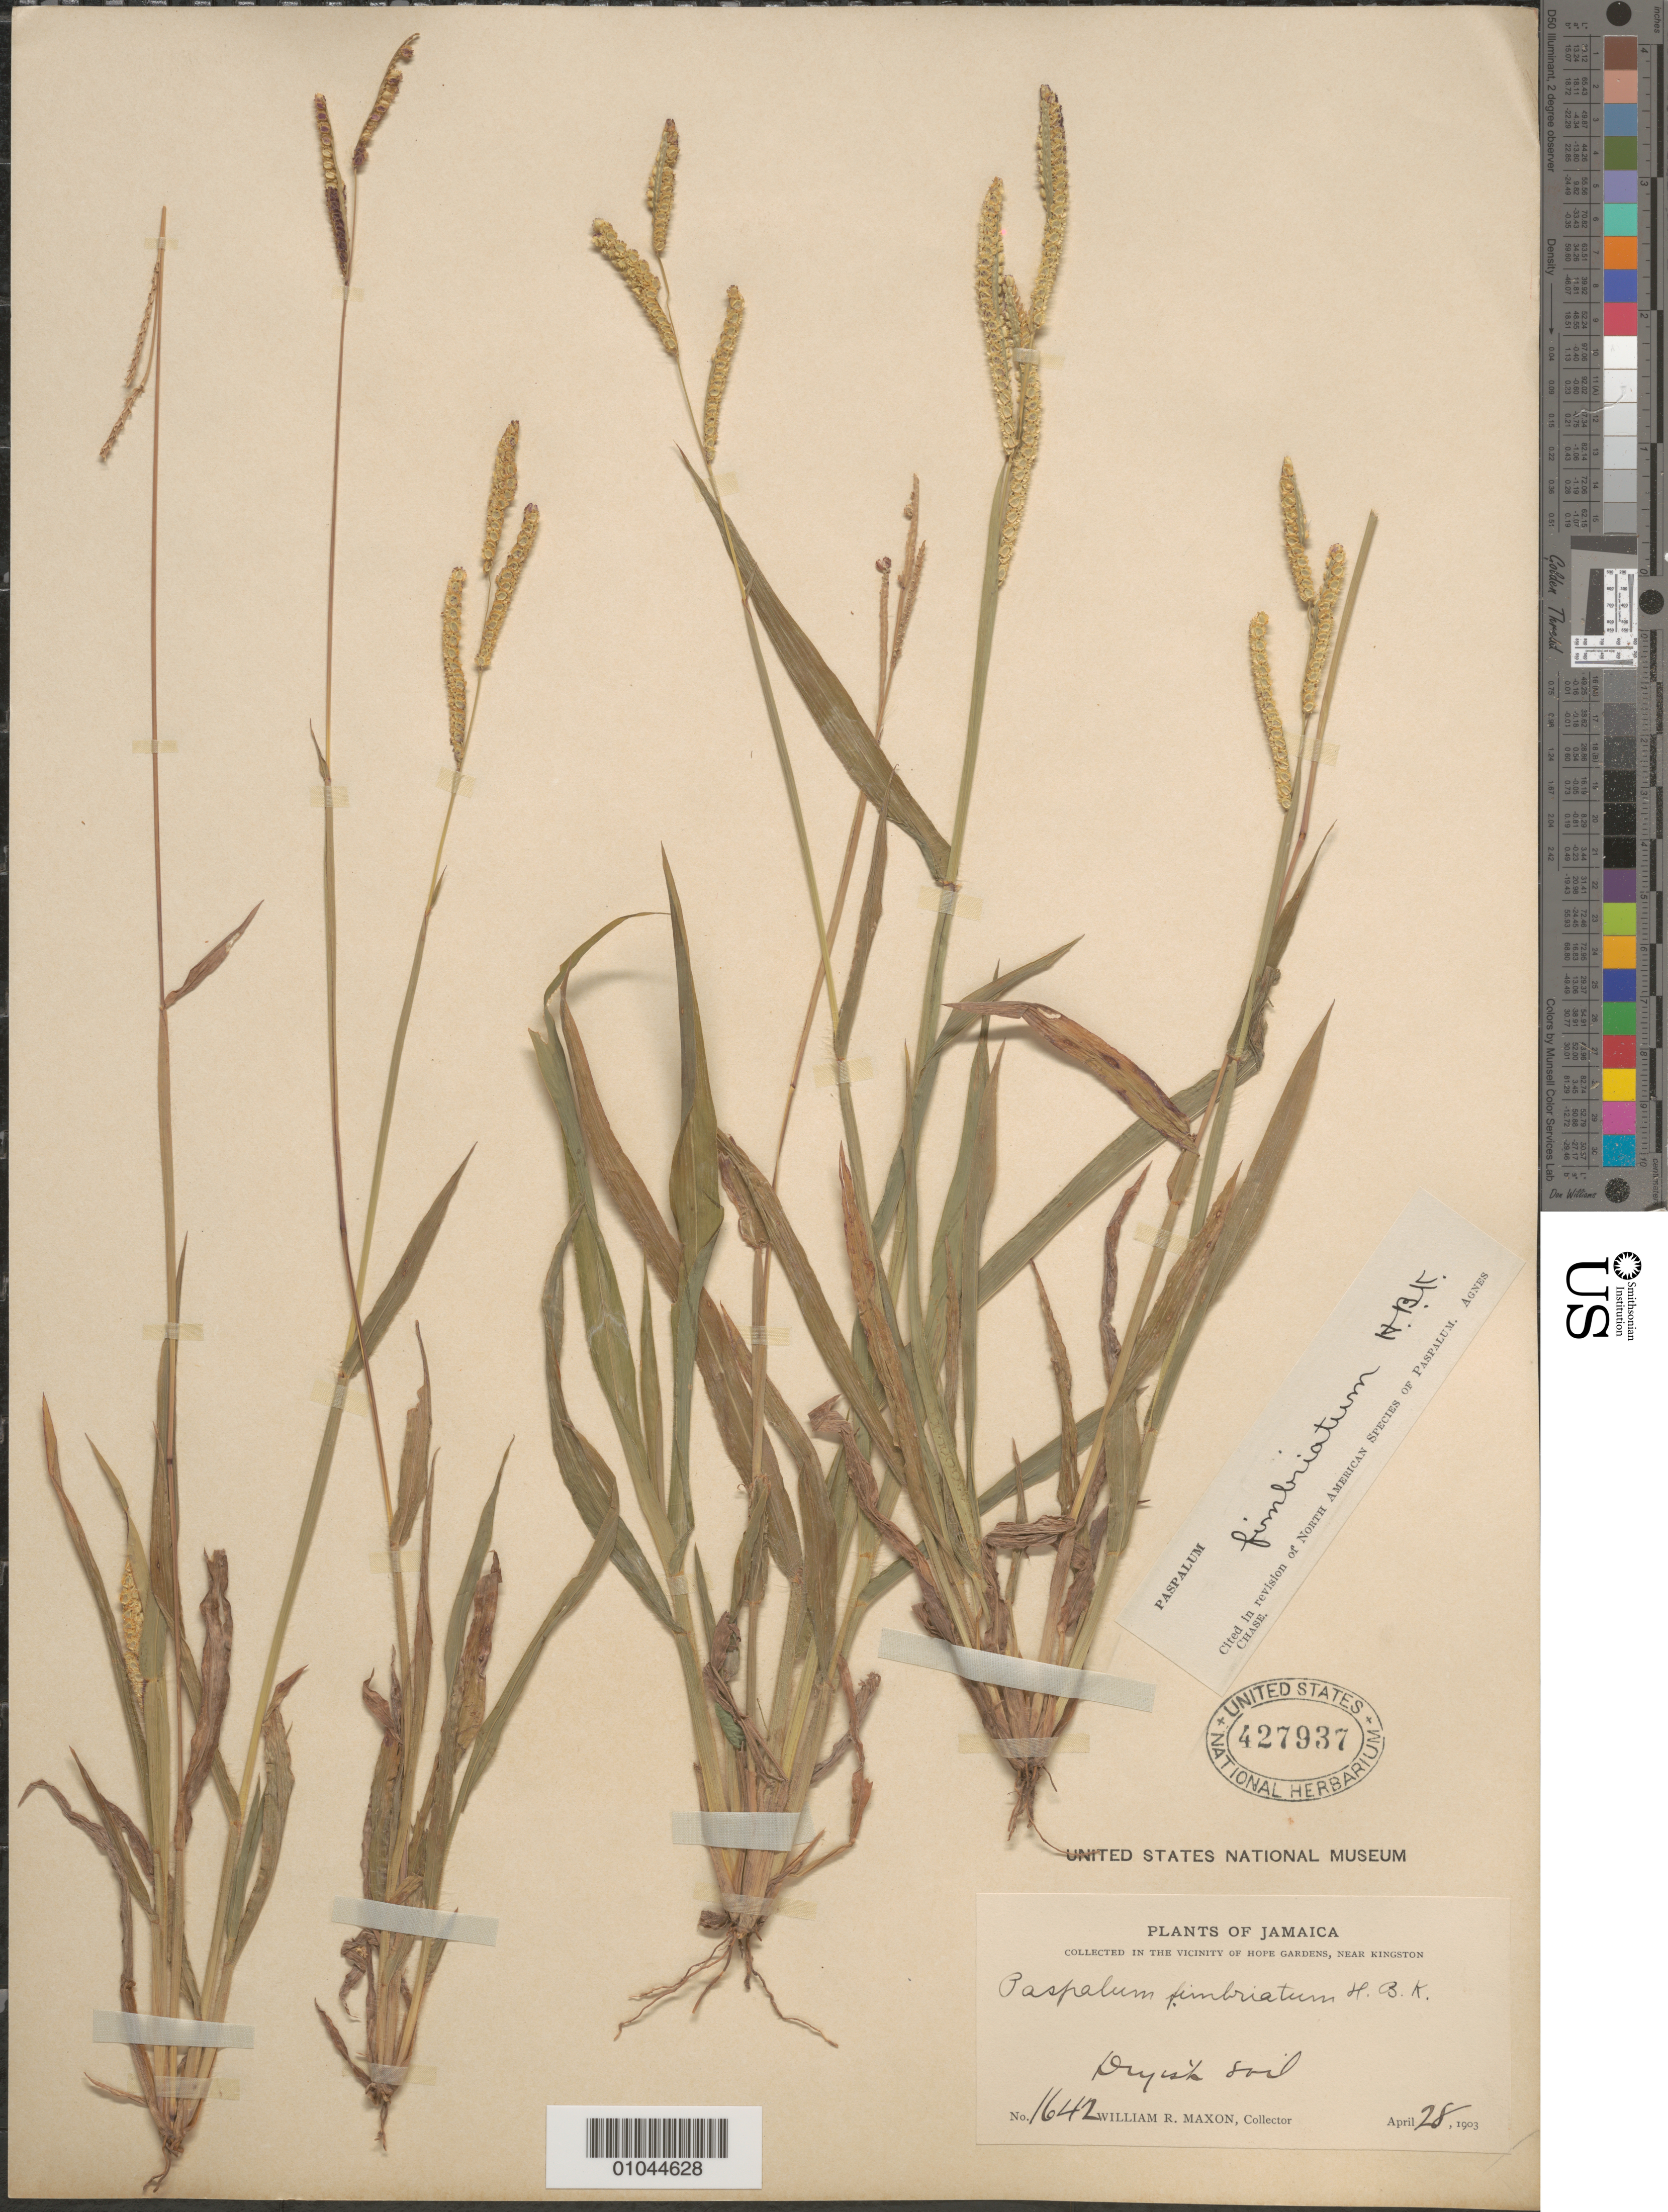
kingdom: Plantae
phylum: Tracheophyta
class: Liliopsida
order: Poales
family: Poaceae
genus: Paspalum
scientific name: Paspalum fimbriatum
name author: Kunth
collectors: W. R. Maxon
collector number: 1642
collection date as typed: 28 Apr 1903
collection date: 1903-04-28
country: Jamaica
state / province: Saint Andrew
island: Jamaica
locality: Vicinity of Hope Gardens, near Kingston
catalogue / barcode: US 427937